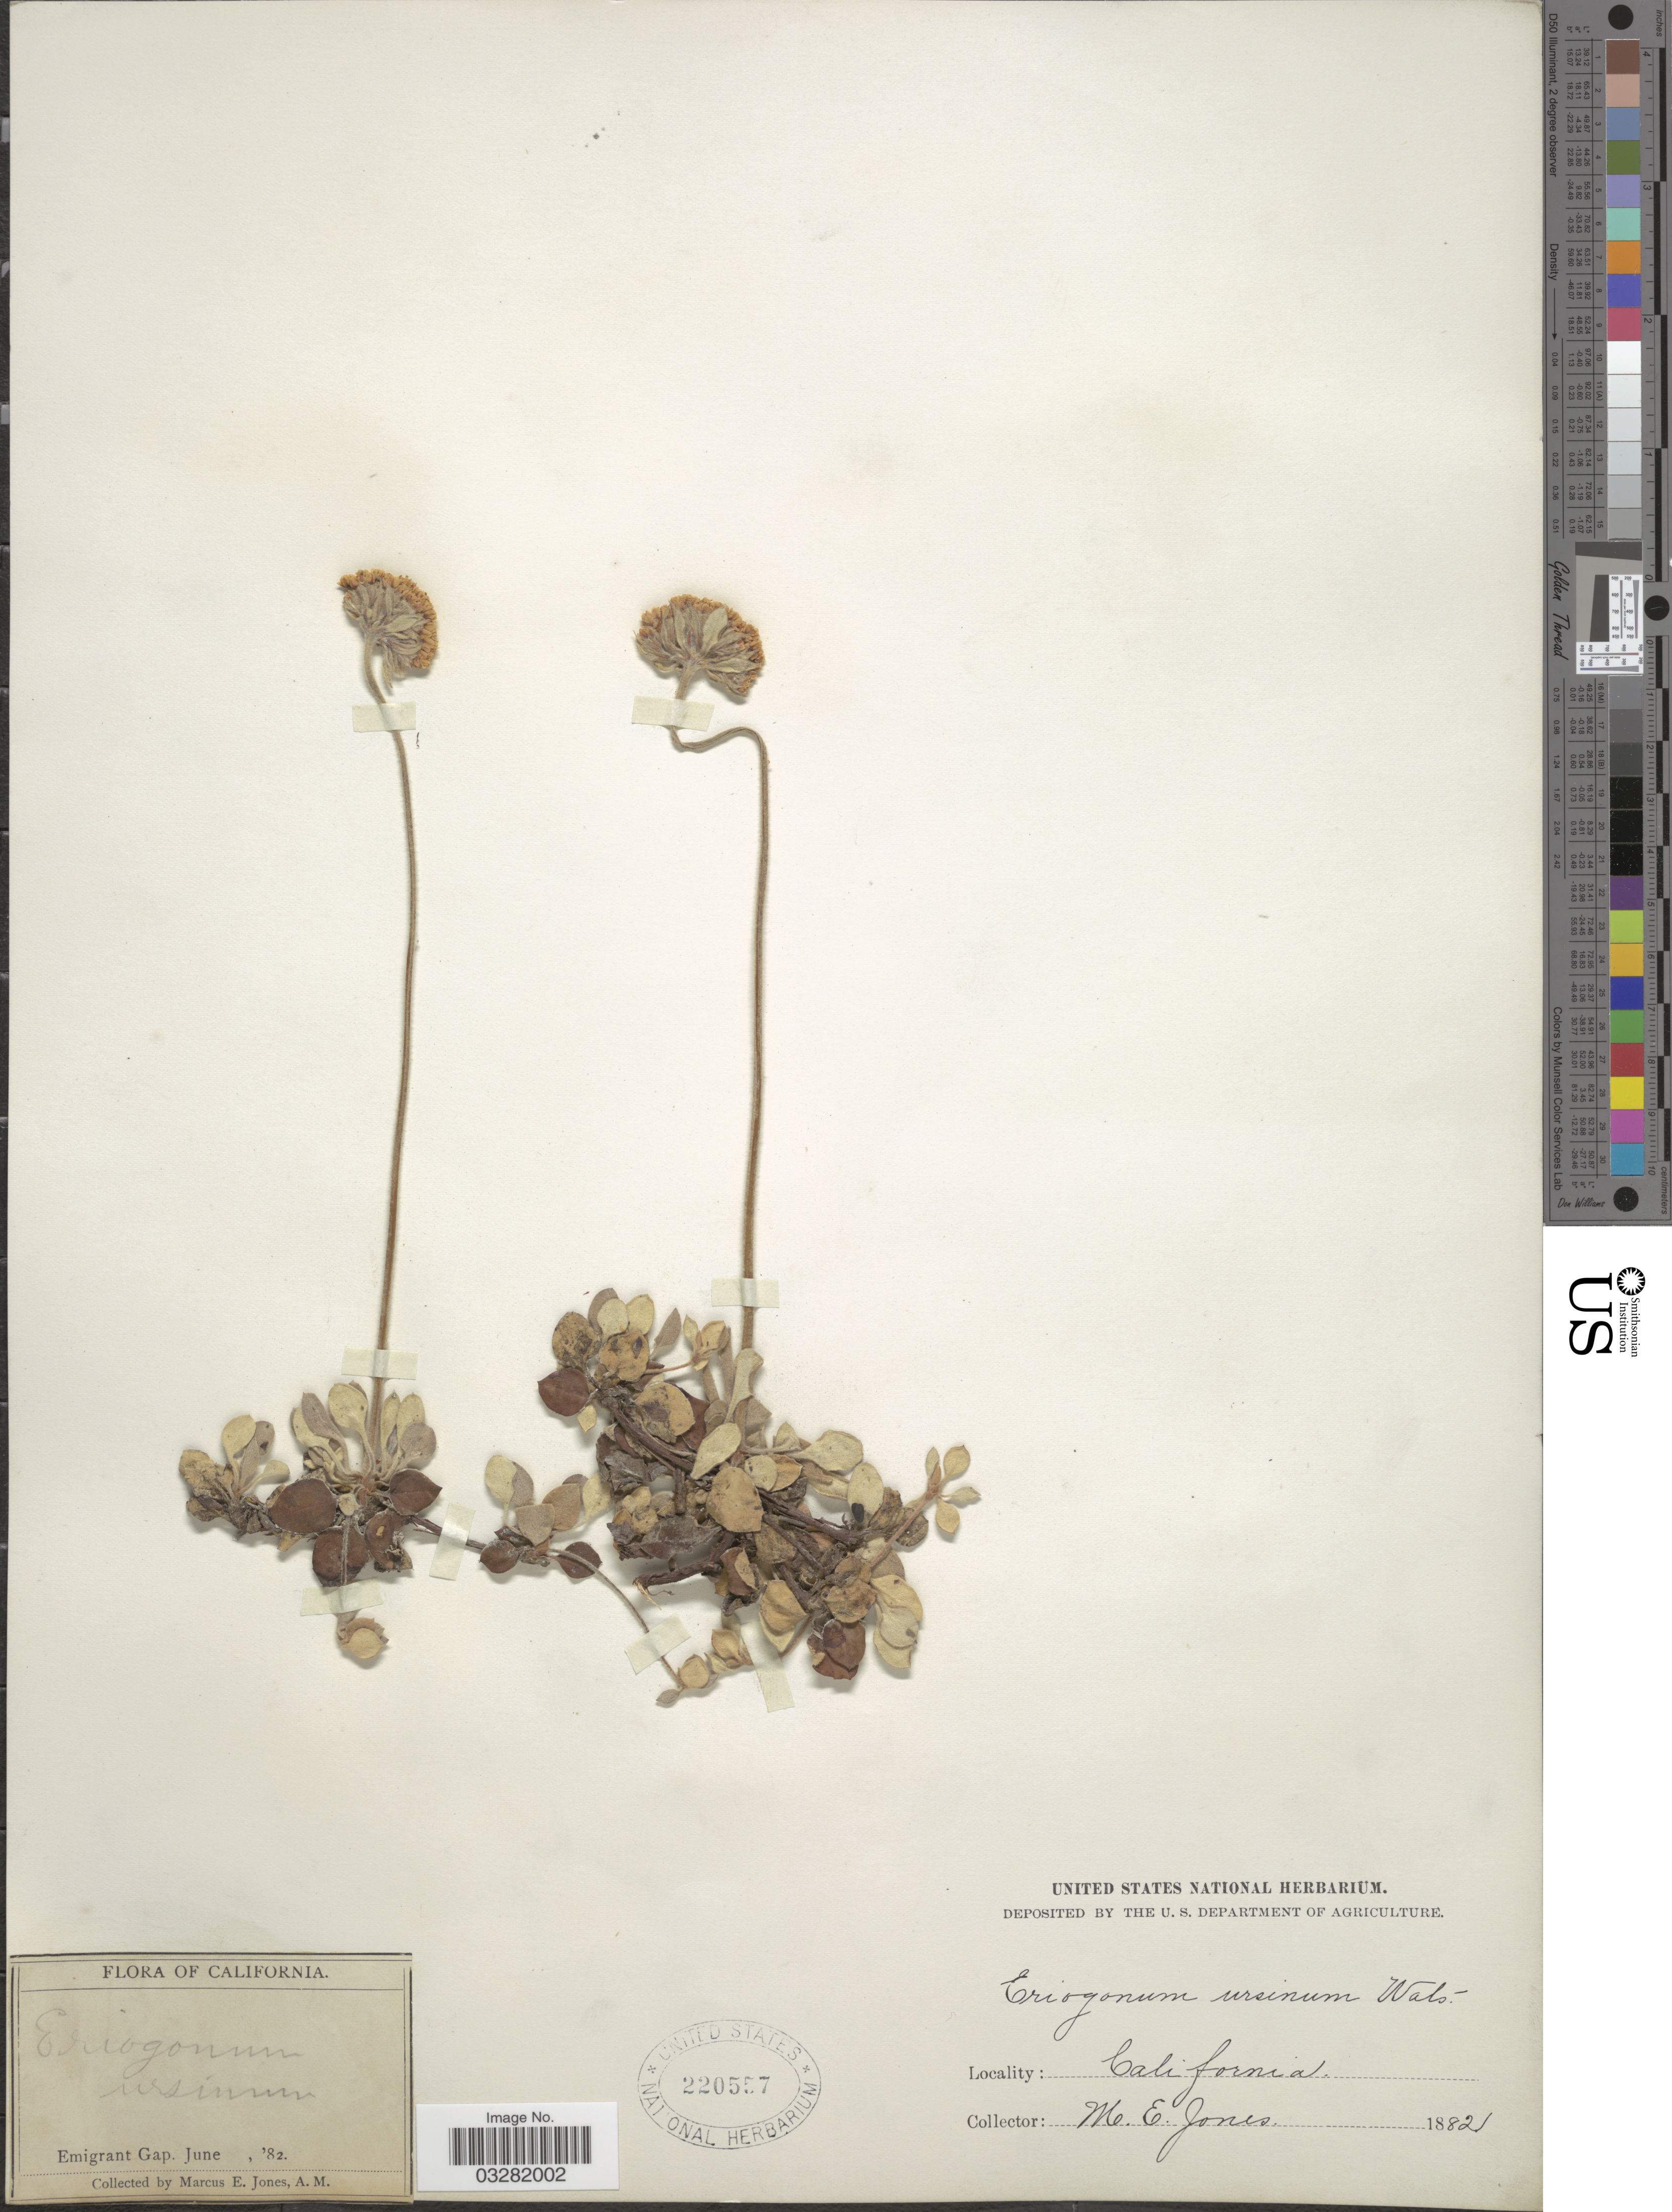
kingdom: Plantae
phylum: Tracheophyta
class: Magnoliopsida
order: Caryophyllales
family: Polygonaceae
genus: Eriogonum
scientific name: Eriogonum ursinum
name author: S. Watson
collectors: M. E. Jones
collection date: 1882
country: United States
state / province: California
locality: Emigrant Gap.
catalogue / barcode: US 220557